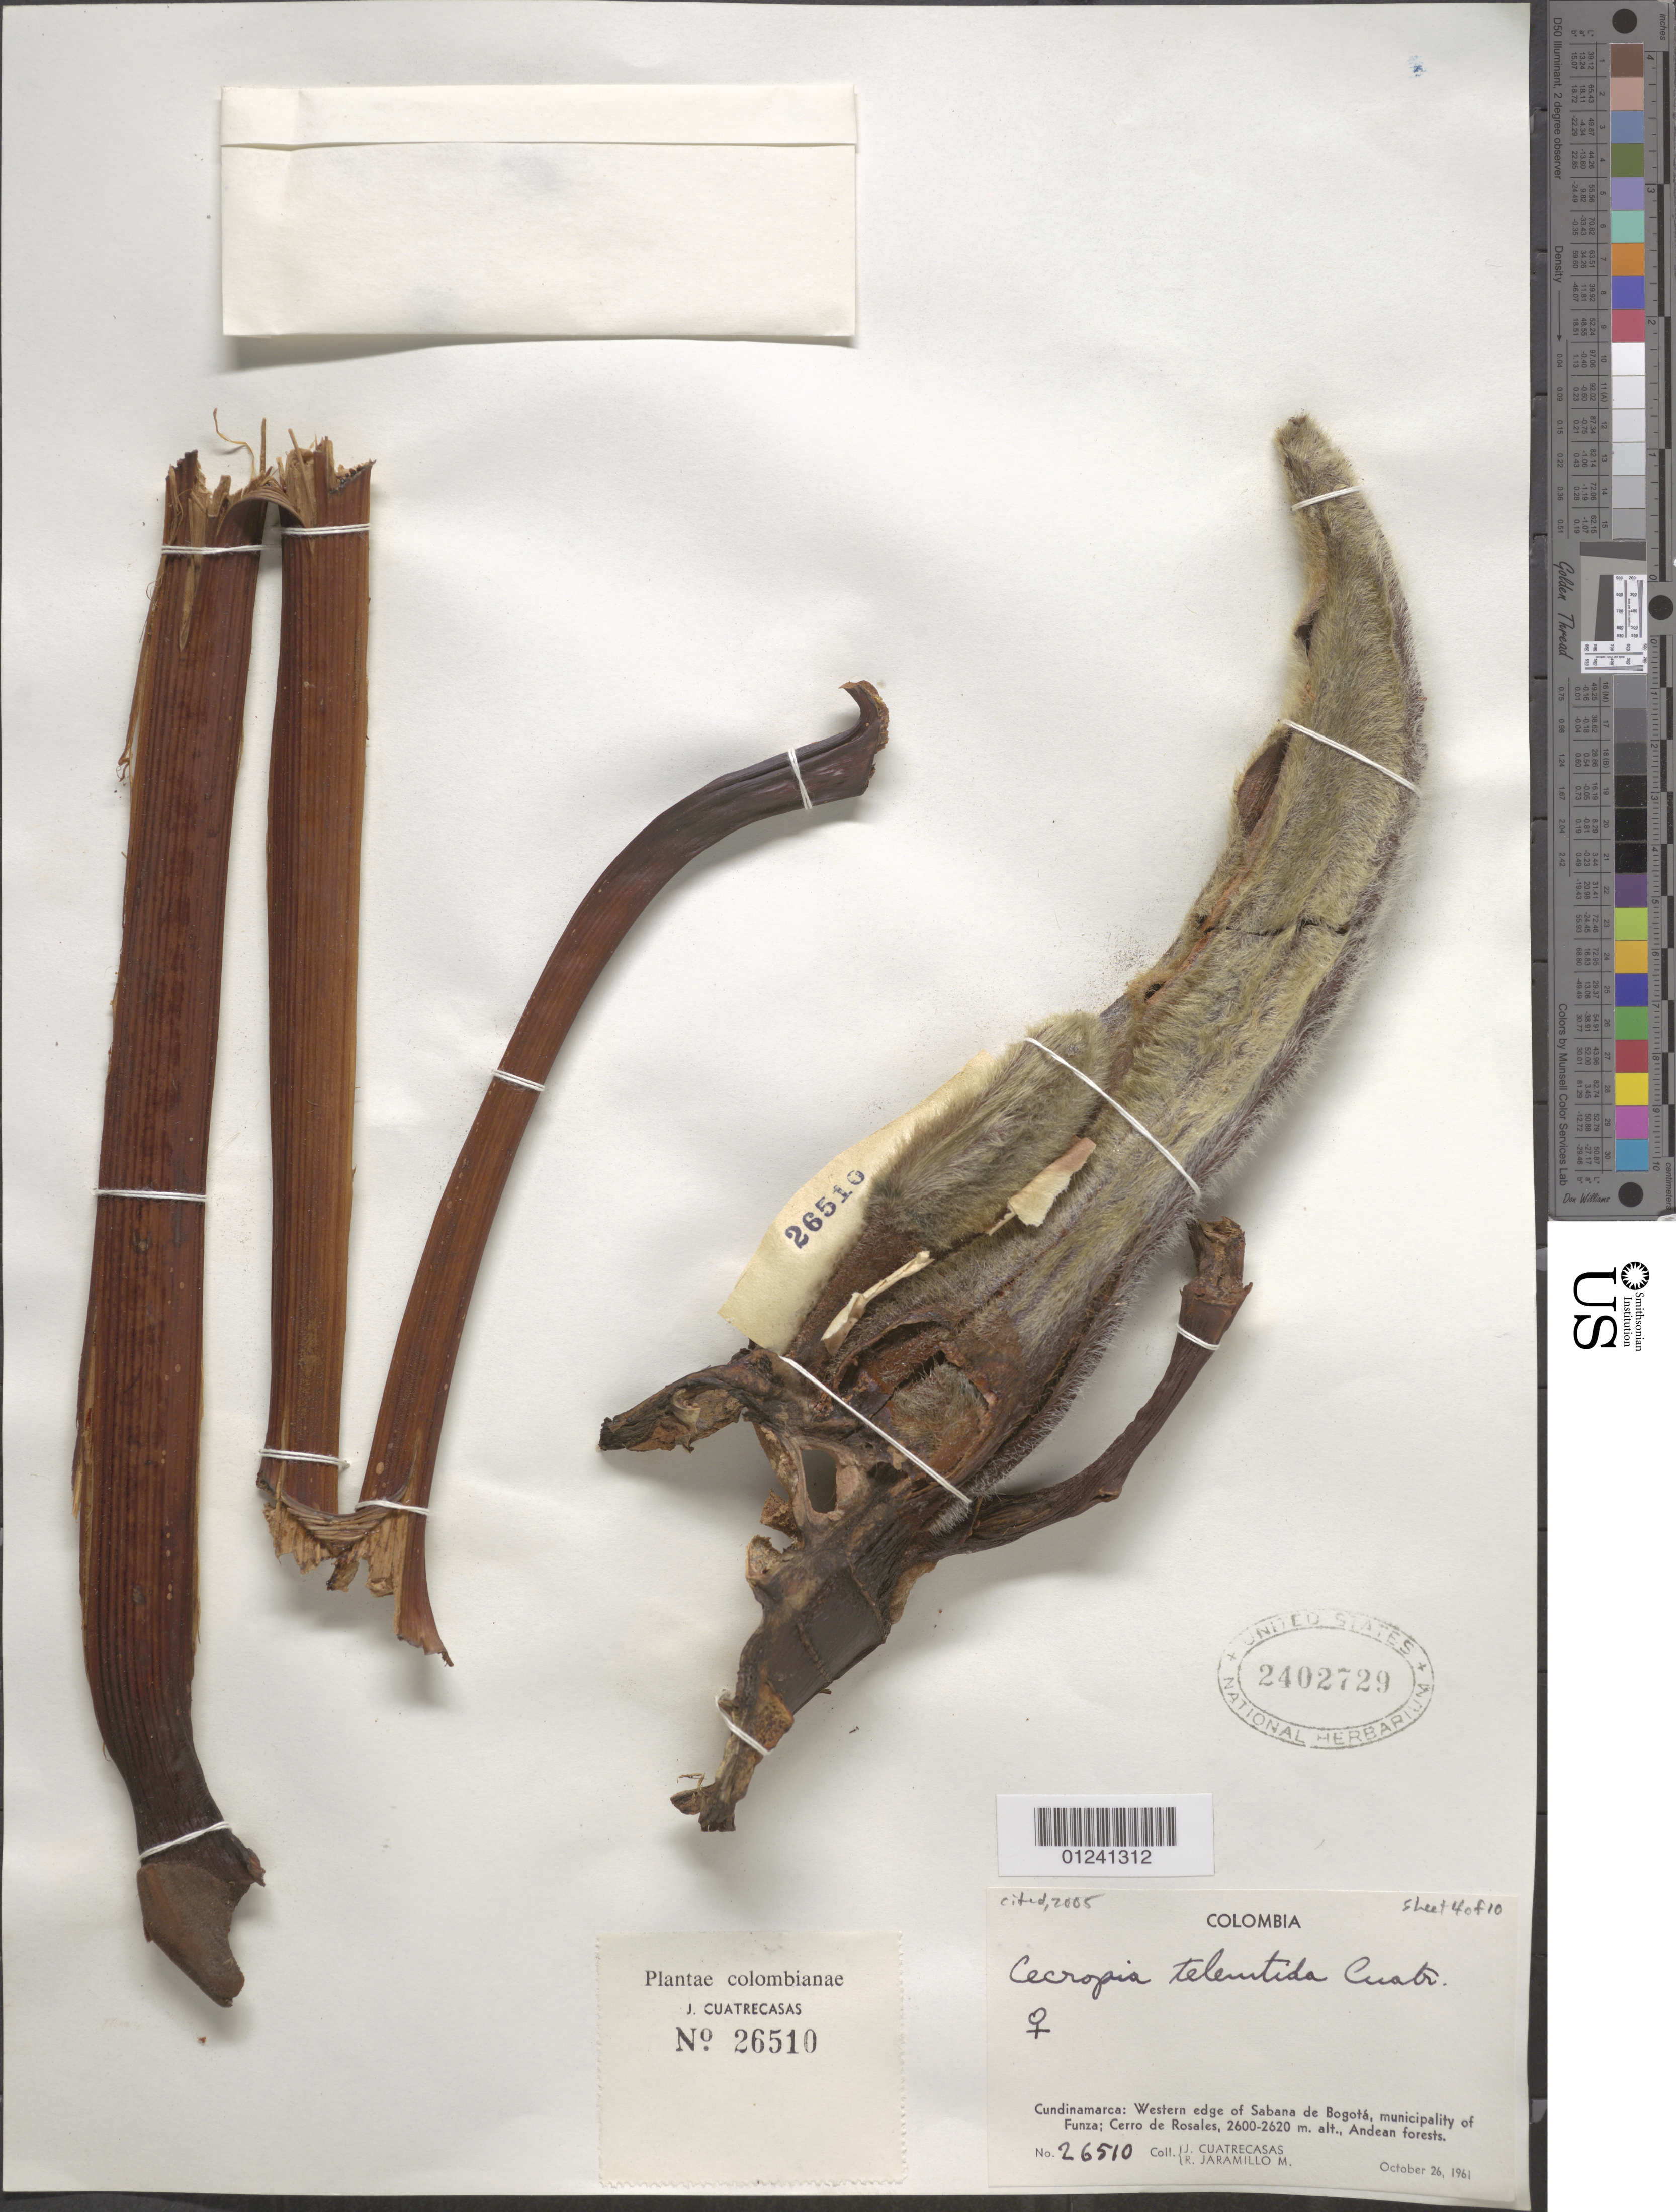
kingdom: Plantae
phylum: Tracheophyta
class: Magnoliopsida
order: Rosales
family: Urticaceae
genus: Cecropia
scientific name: Cecropia telenitida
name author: Cuatrec.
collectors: J. Cuatrecasas & R. Jaramillo M.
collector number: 26510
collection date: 1961-10-26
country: Colombia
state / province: Cundinamarca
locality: Western edge of Sabana de Bogota, municpality of Funza; Cerro de Rosales; Andean Forests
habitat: Andean forests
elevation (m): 2600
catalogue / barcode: US 2402729